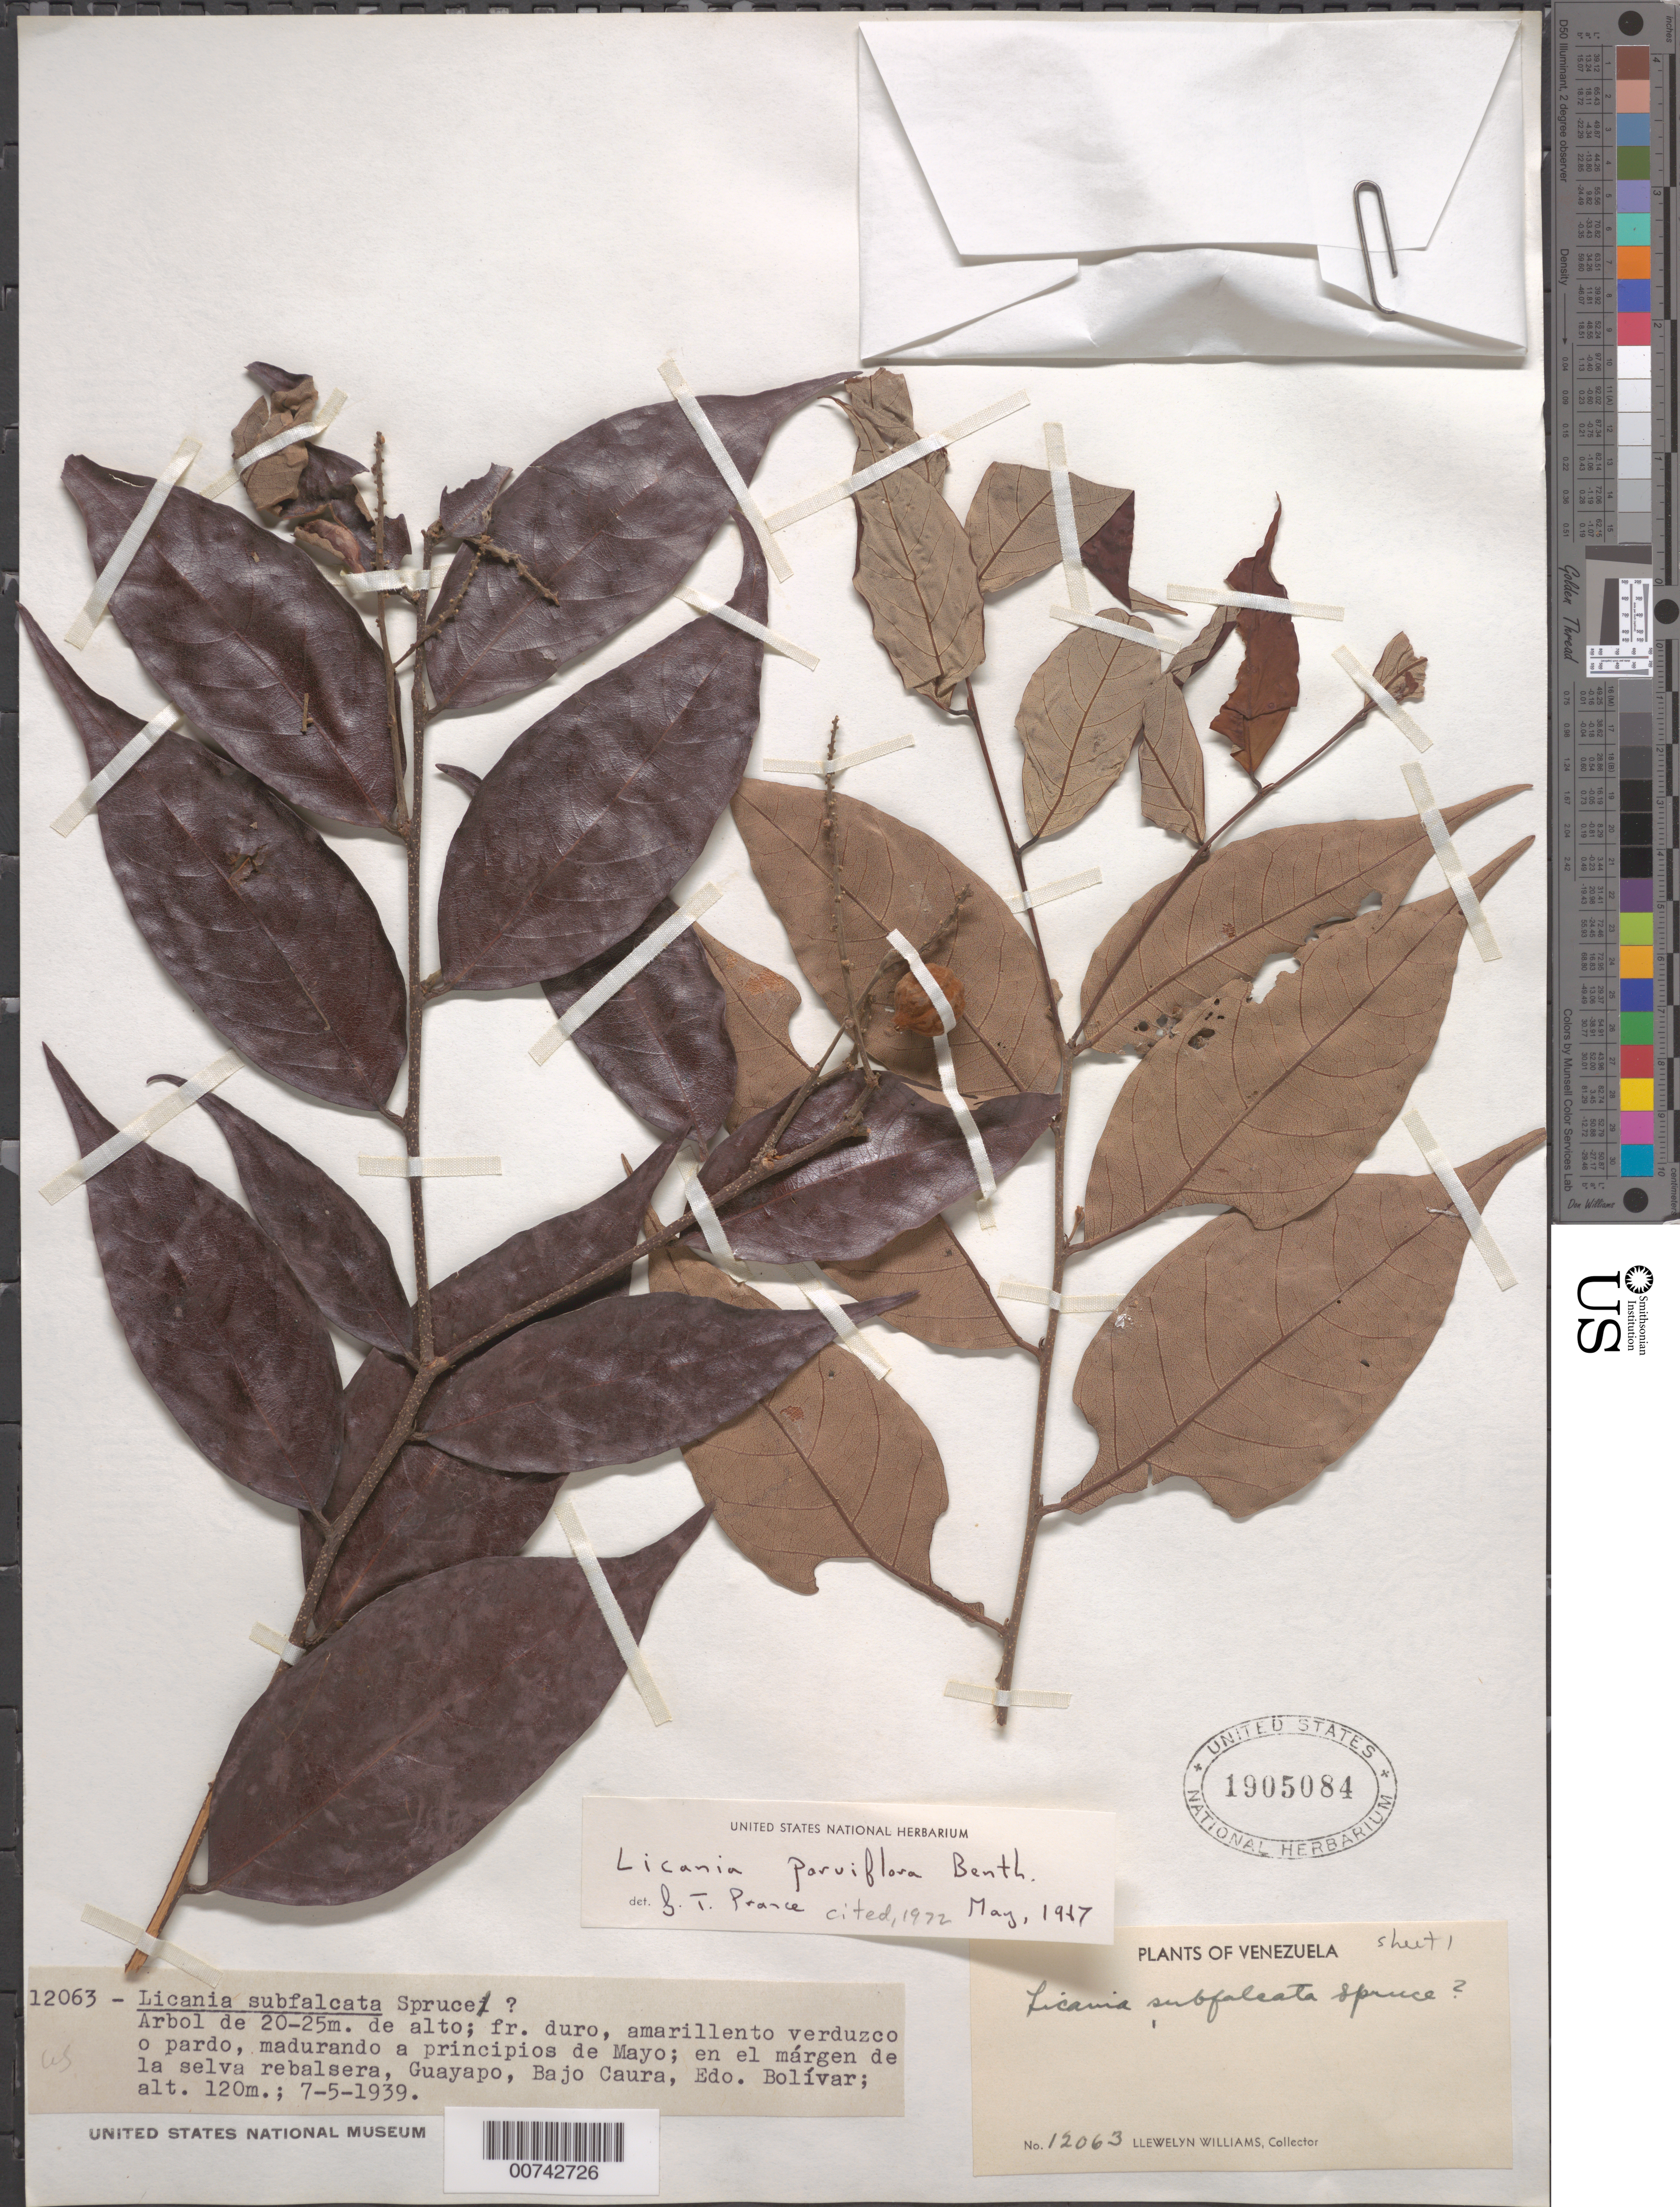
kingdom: Plantae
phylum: Tracheophyta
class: Magnoliopsida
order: Malpighiales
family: Chrysobalanaceae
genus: Licania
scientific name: Licania parviflora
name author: Benth.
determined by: Prance, G. T.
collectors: Ll. Williams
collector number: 12063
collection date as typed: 7-May-39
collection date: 1939-05-07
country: Venezuela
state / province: Bolívar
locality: Guayapo, Bajo Caura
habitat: Margen de la selva rebalsera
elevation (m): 120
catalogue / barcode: US 1905084